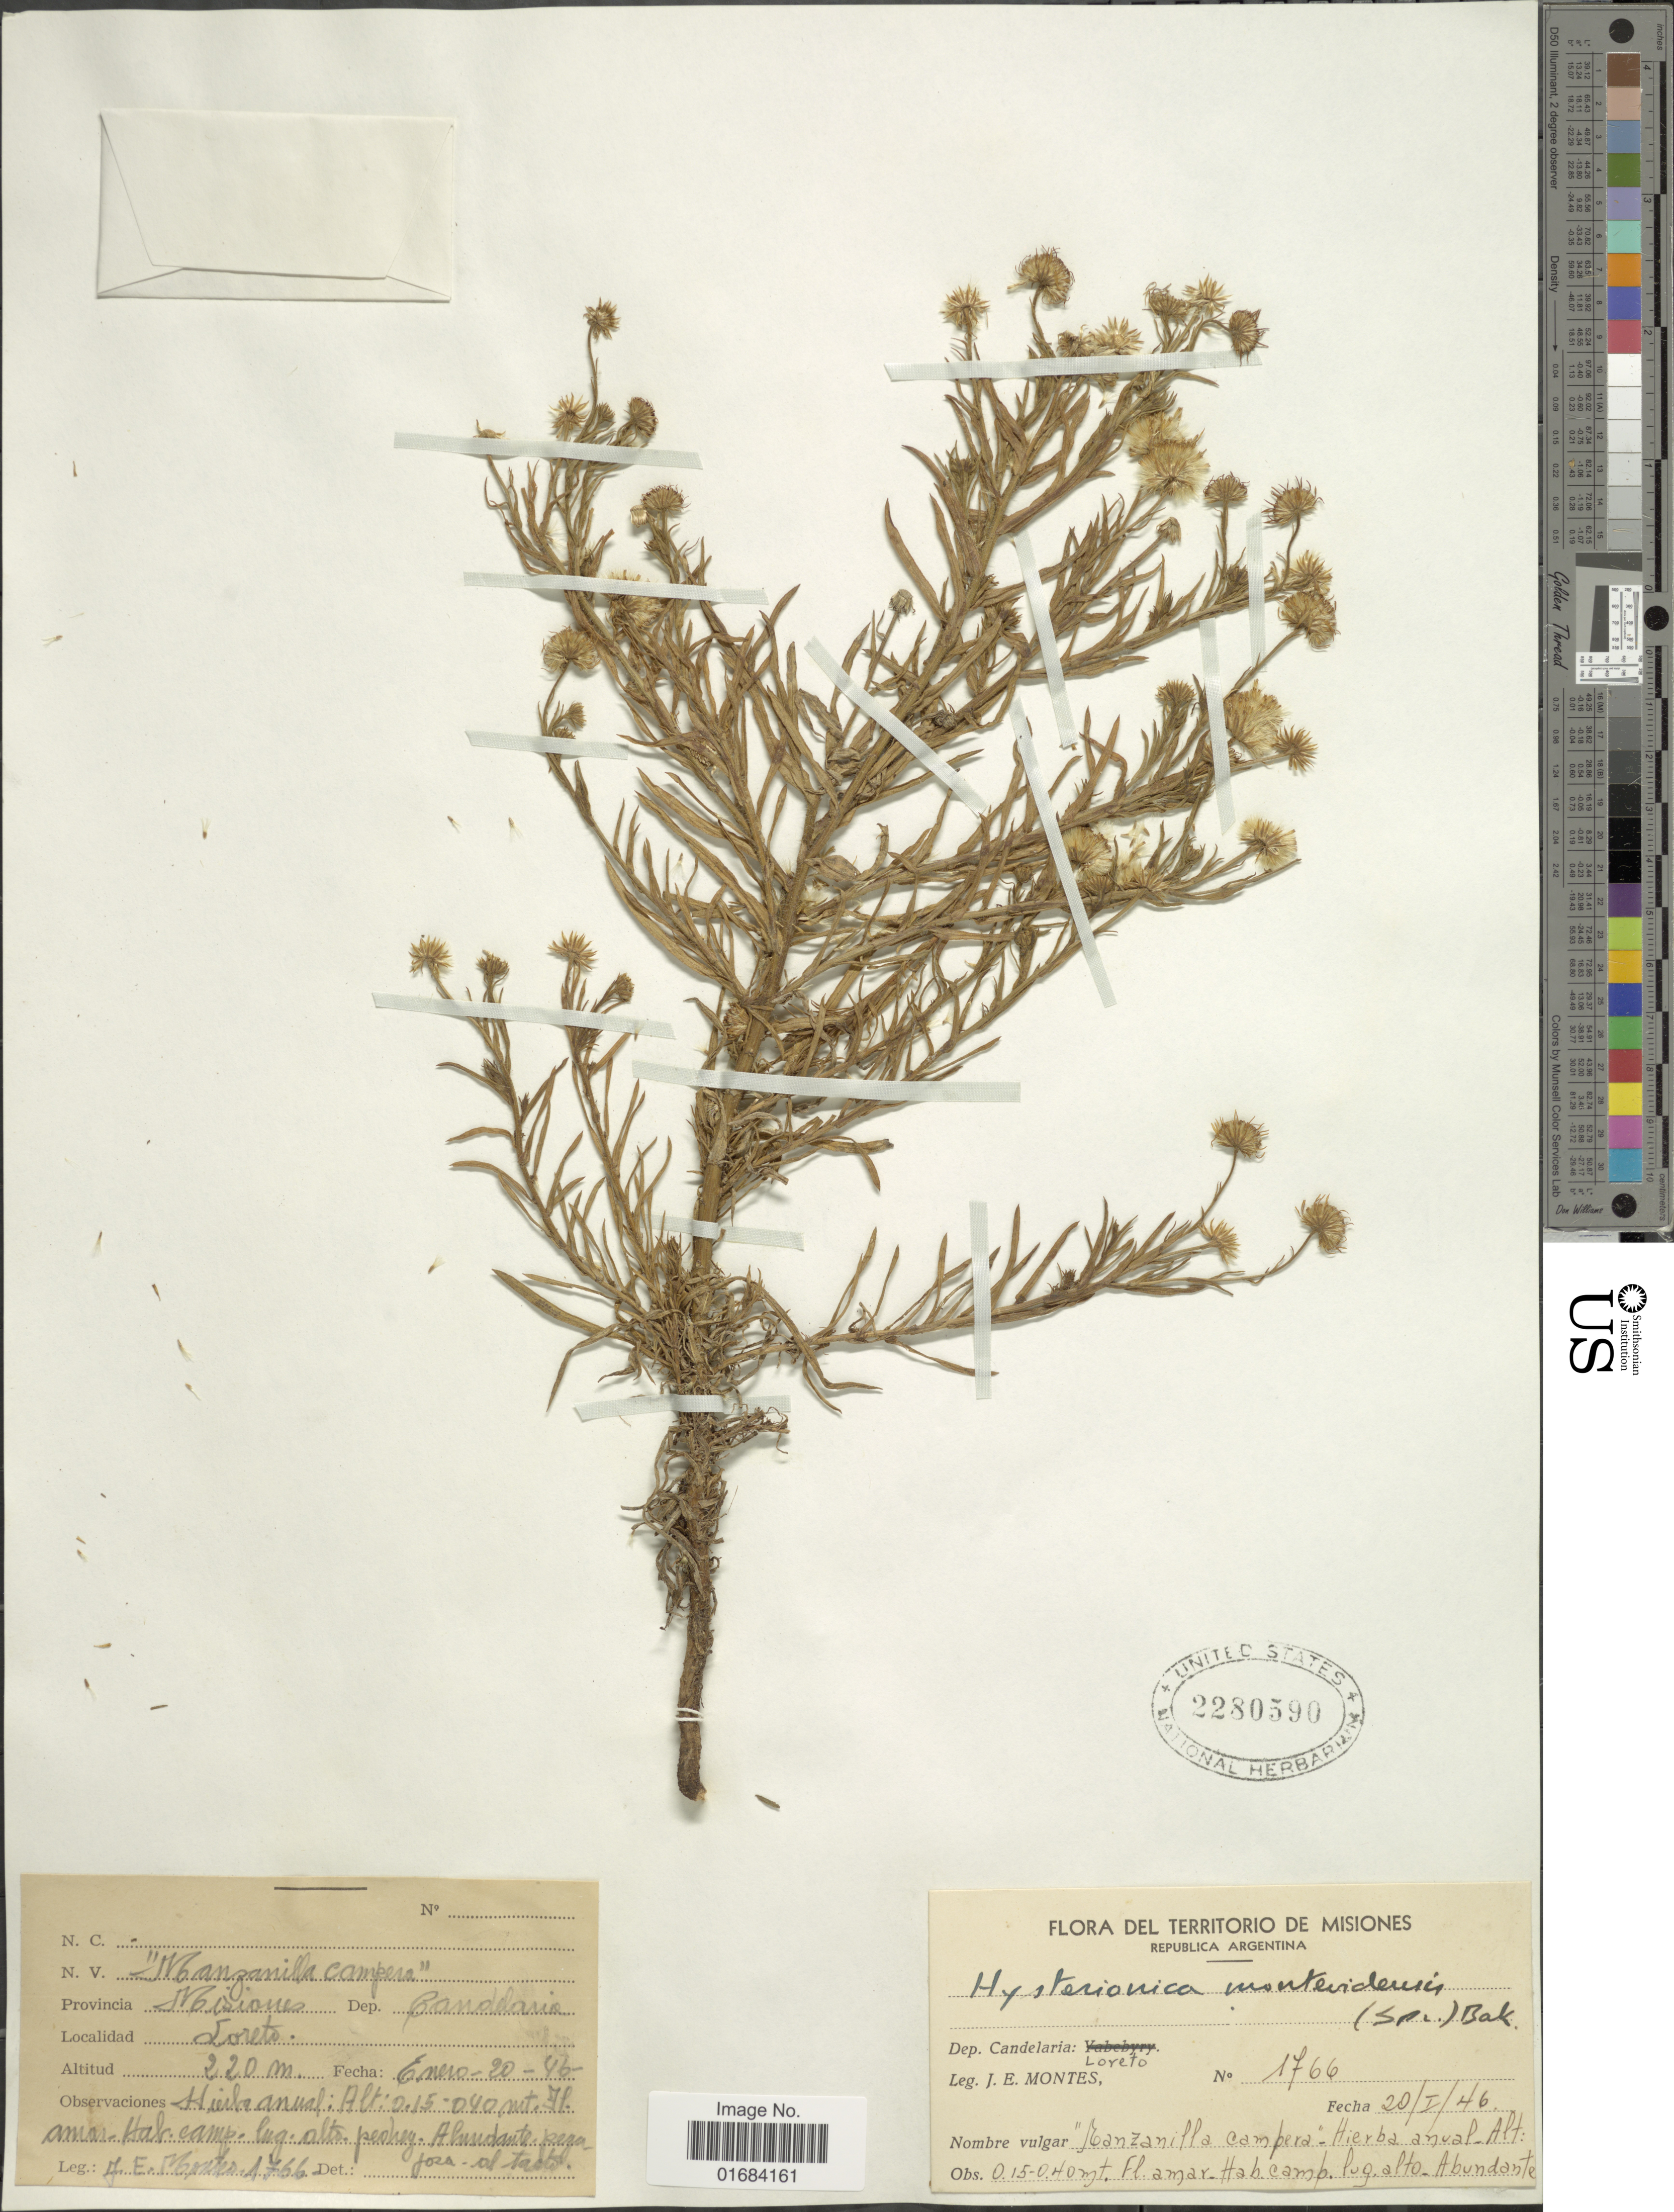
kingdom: Plantae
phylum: Tracheophyta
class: Magnoliopsida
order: Asterales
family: Asteraceae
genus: Hysterionica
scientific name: Hysterionica montevidensis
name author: Baker in Mart.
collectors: J. E. Montes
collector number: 1766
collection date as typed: Transcribed d/m/y: 20/1/46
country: Argentina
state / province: Misiones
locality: Dep. Candelaria: Loreto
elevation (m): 220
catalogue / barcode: US 2280590